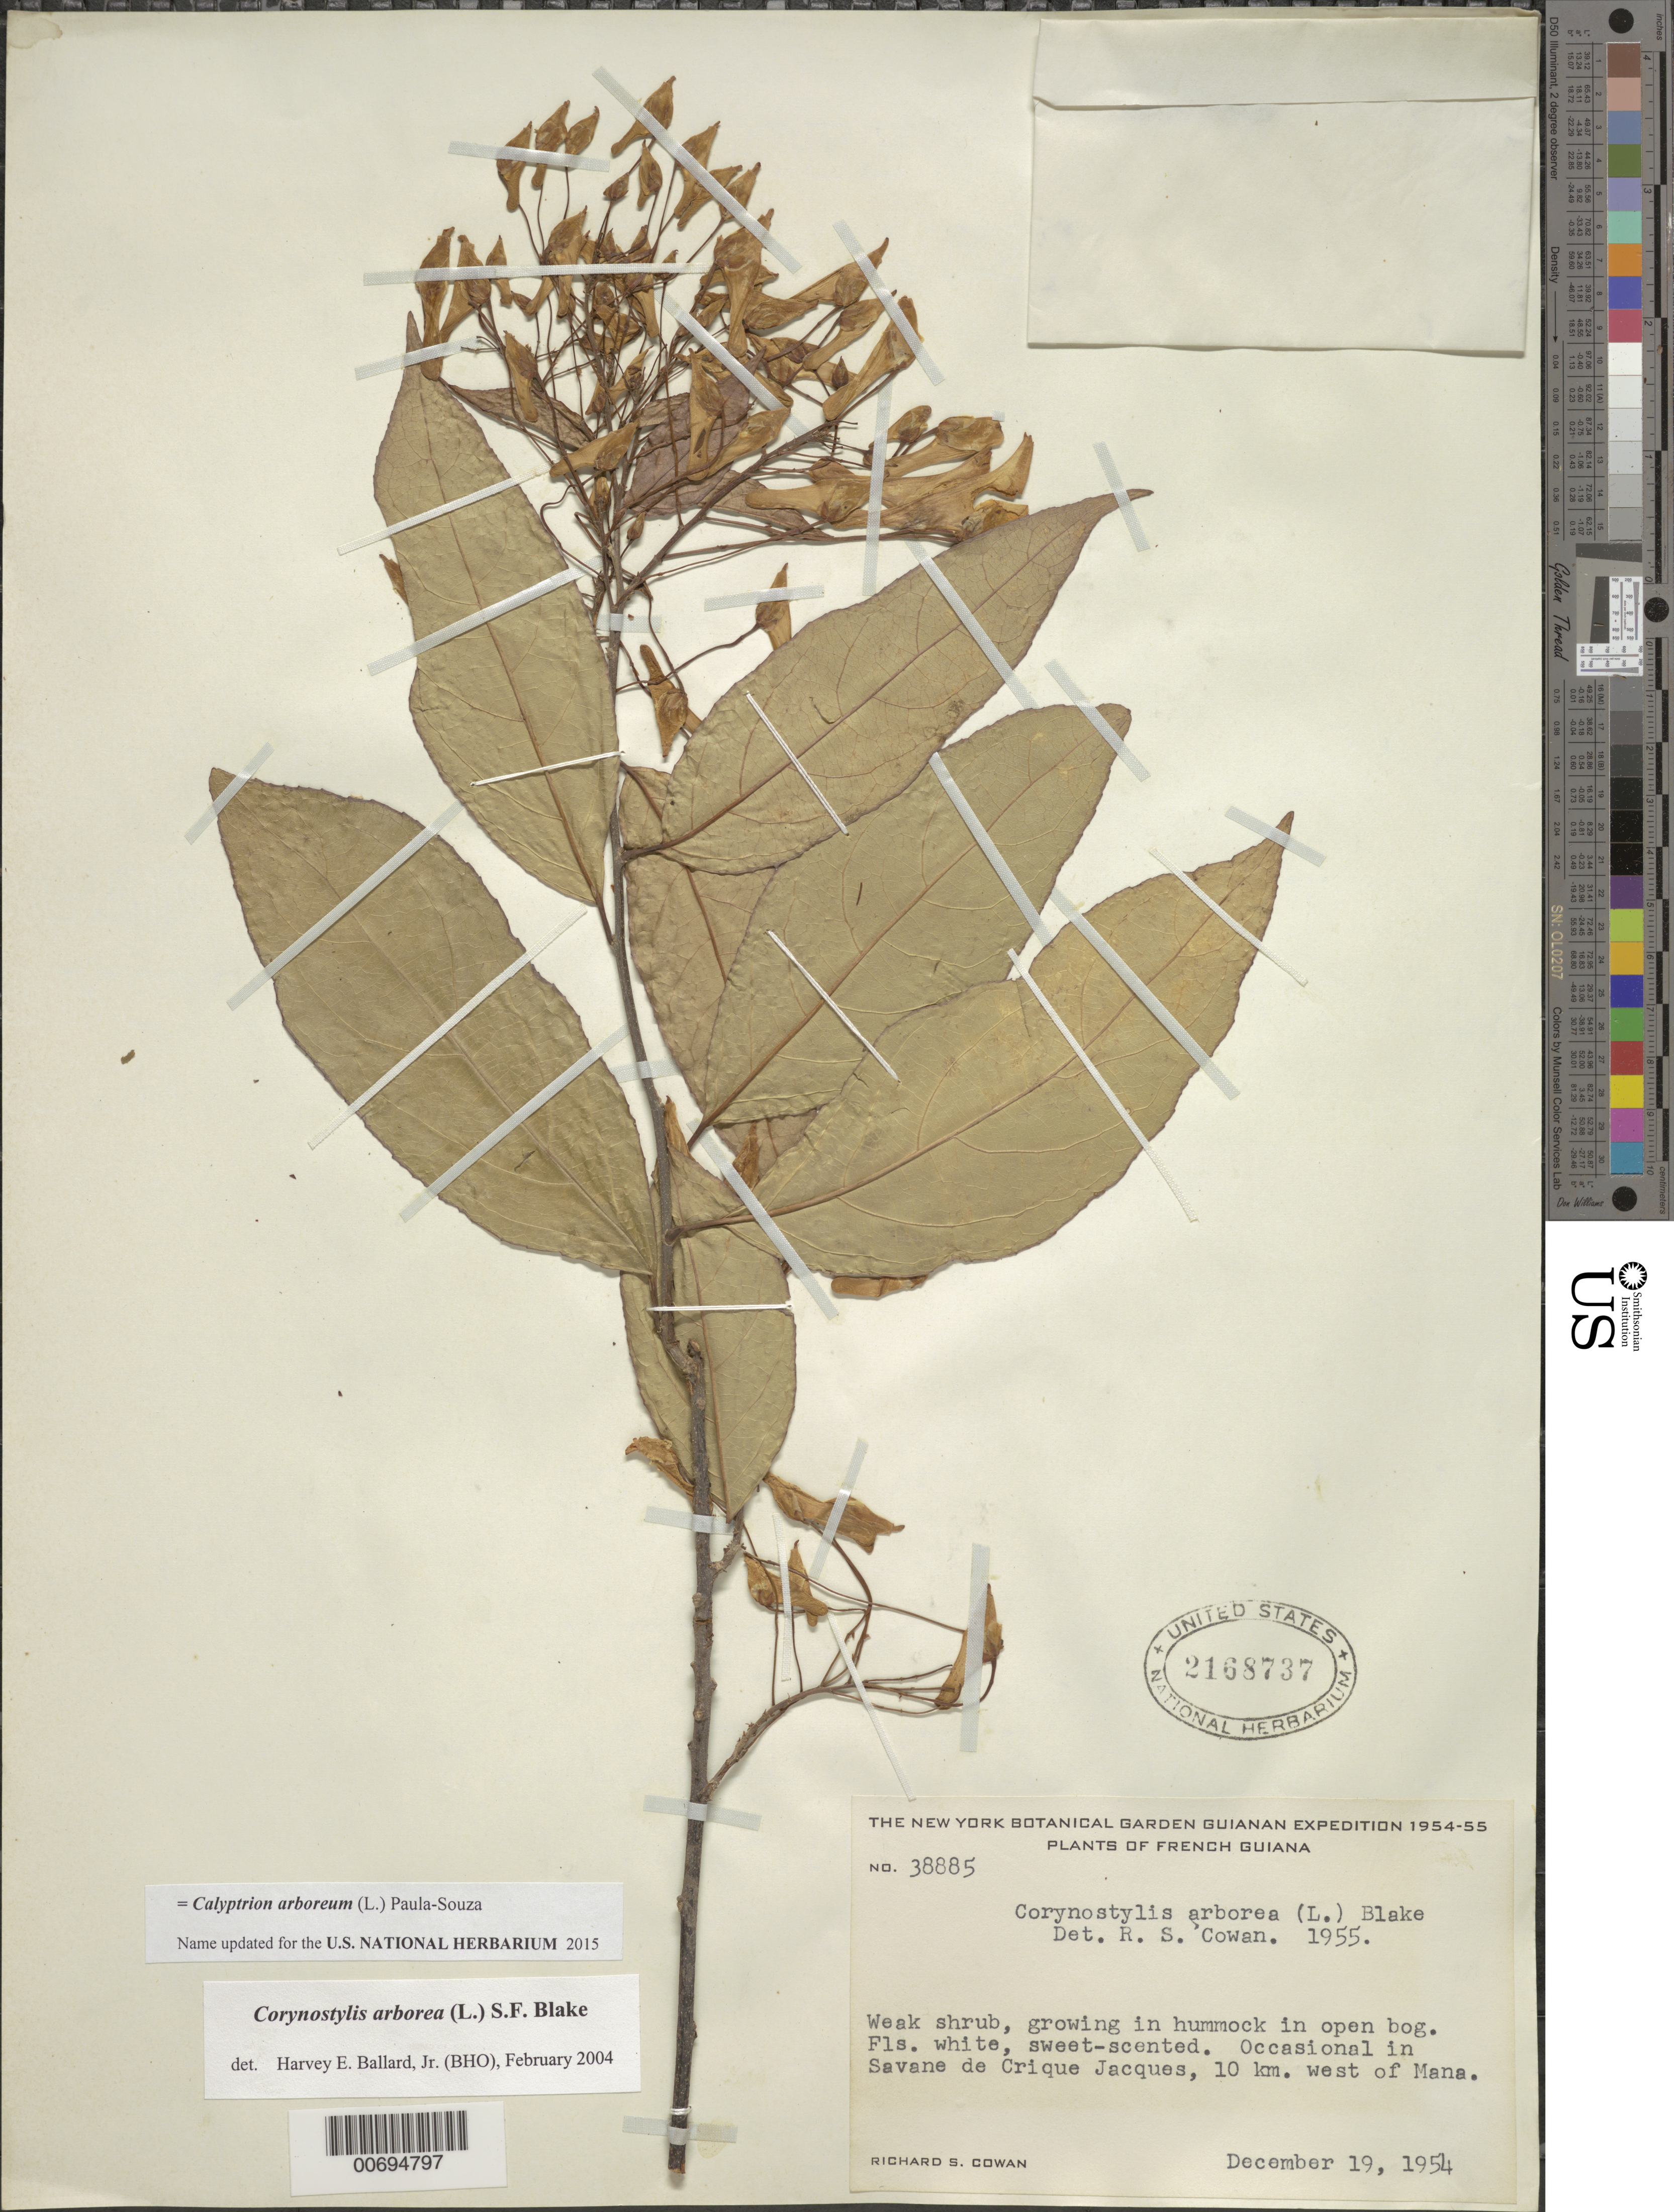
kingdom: Plantae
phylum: Tracheophyta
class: Magnoliopsida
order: Malpighiales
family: Violaceae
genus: Calyptrion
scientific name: Calyptrion arboreum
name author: (L.) Paula-Souza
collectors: R. S. Cowan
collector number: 38885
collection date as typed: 19-Dec-54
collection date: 1954-12-19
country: French Guiana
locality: Crique Jacques, near St. Laurent, 10 km W of Mana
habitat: In hummock in open bog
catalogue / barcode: US 2168737